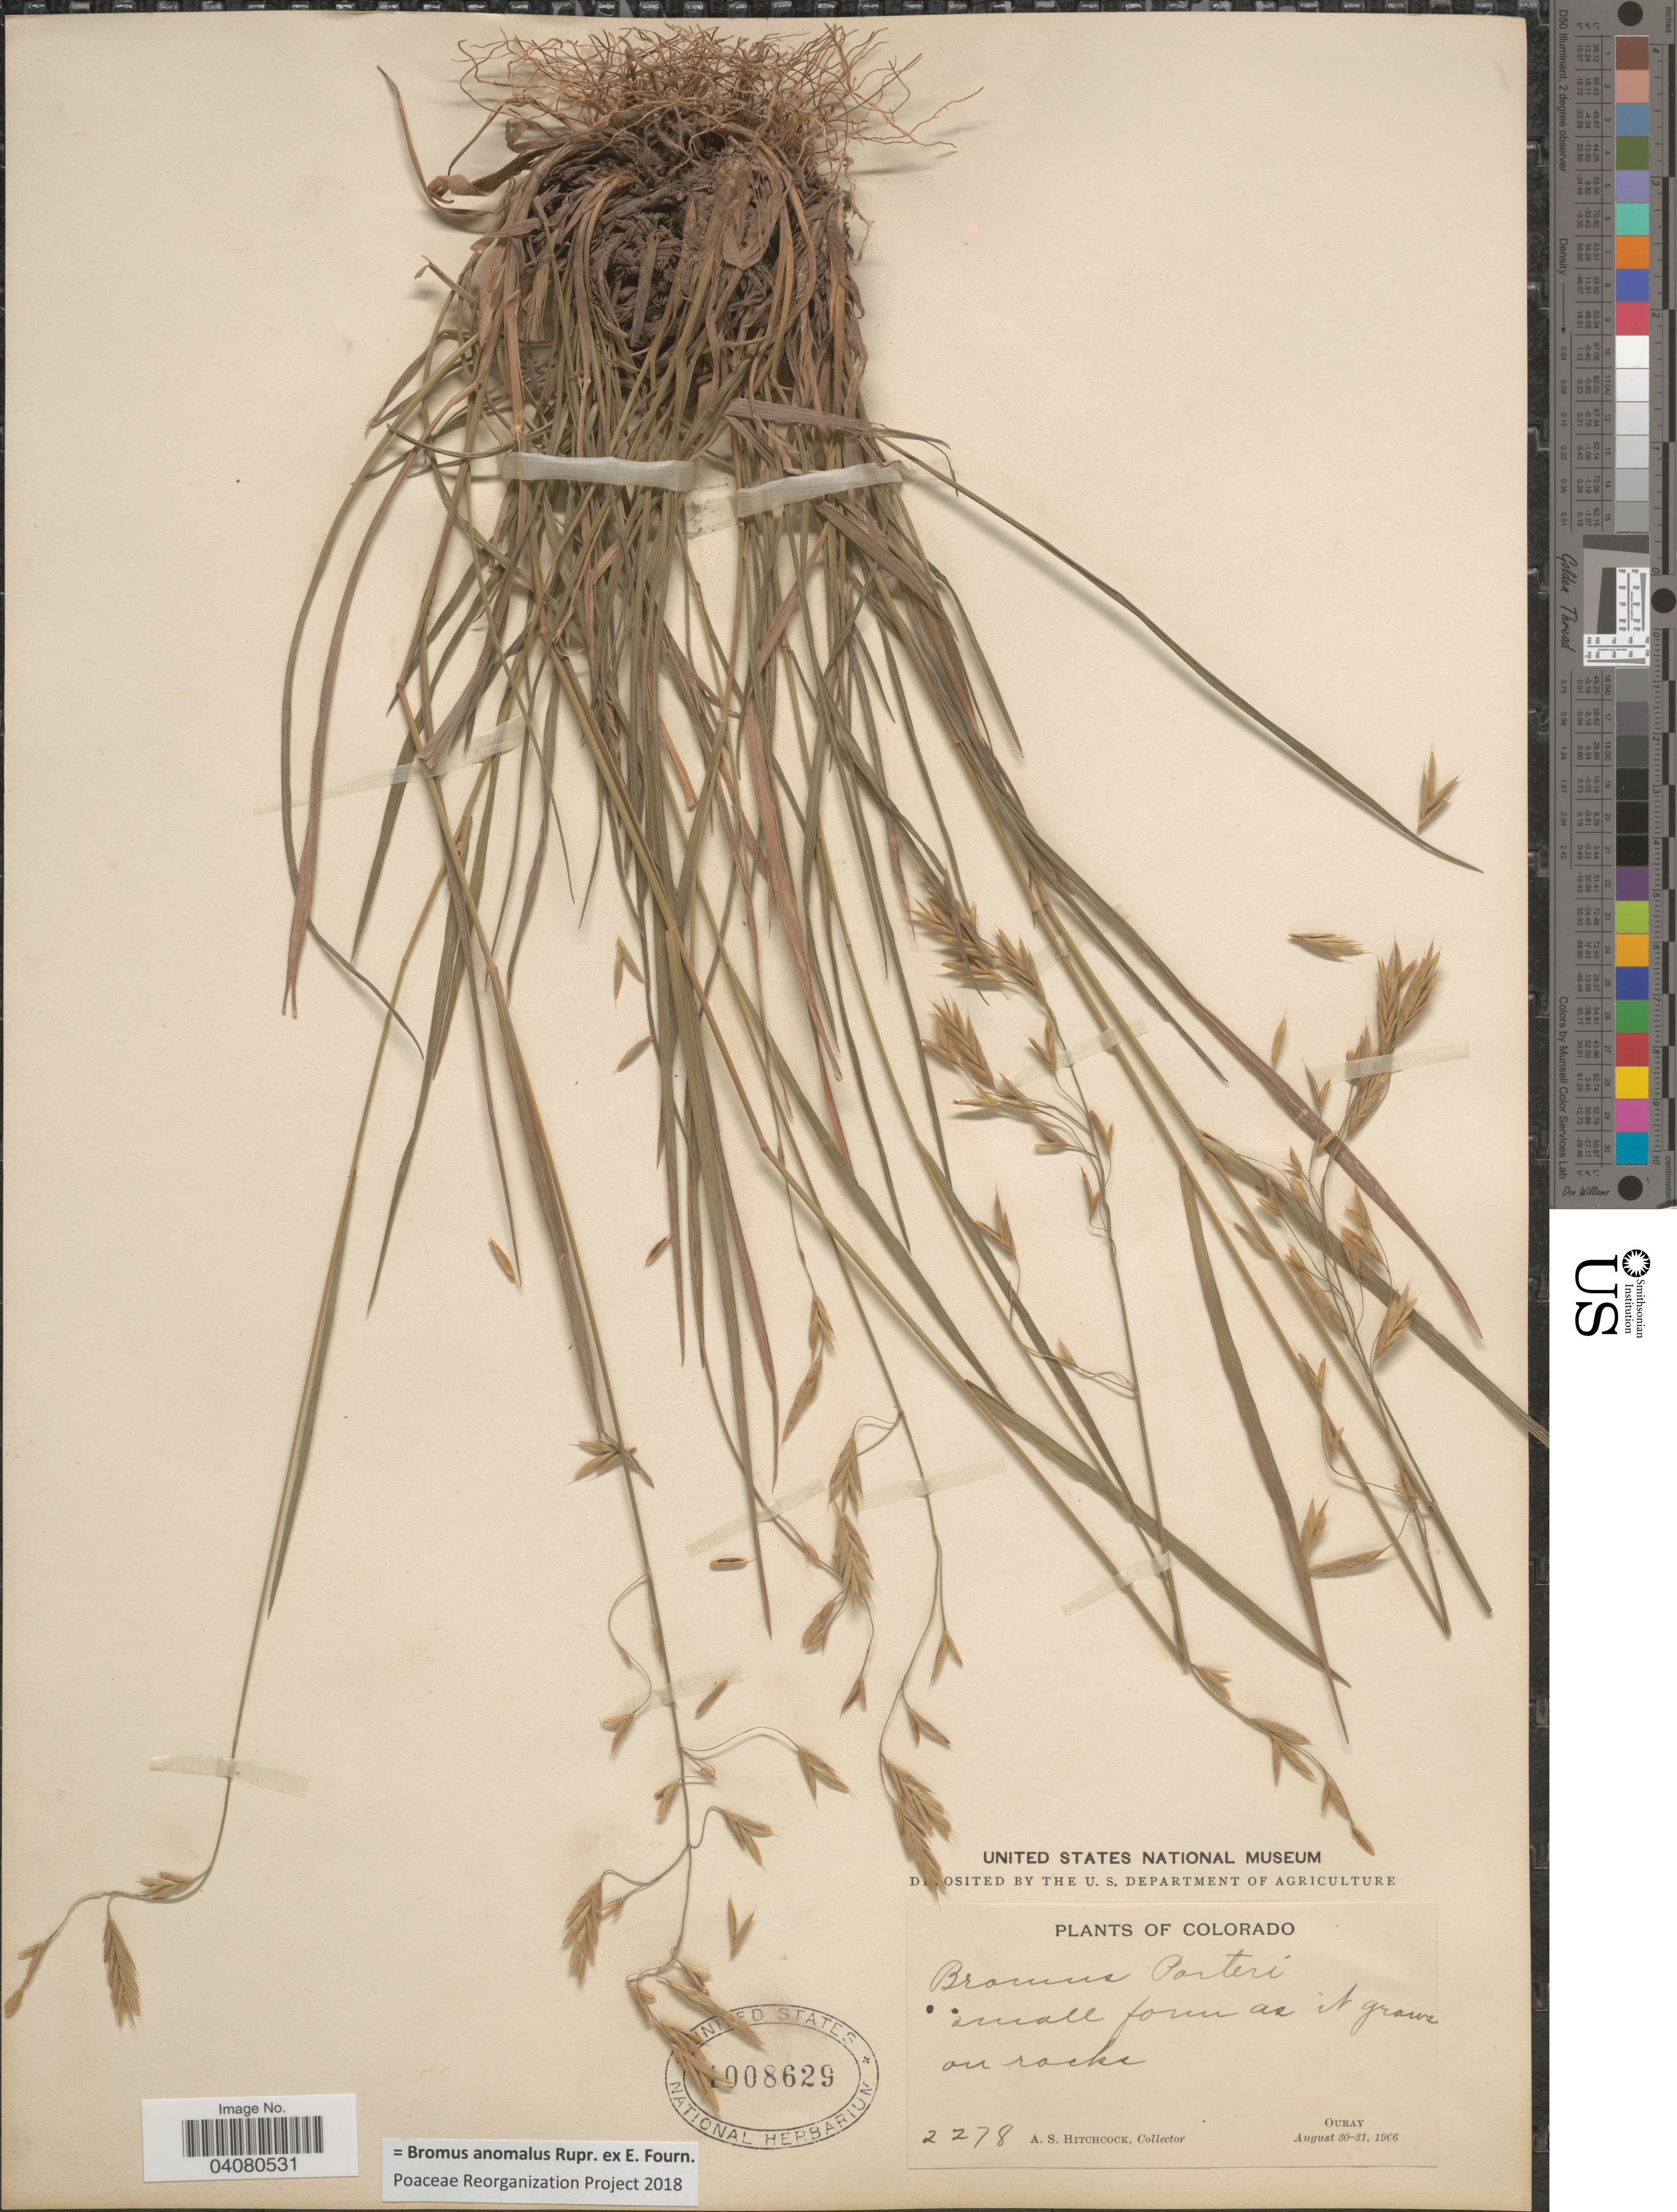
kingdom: Plantae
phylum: Tracheophyta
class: Liliopsida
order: Poales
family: Poaceae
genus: Bromus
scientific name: Bromus anomalus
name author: Rupr. ex E. Fourn.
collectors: A. S. Hitchcock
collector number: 2278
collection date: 1906-08-30/1906-08-31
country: United States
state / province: Colorado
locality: Ouray.